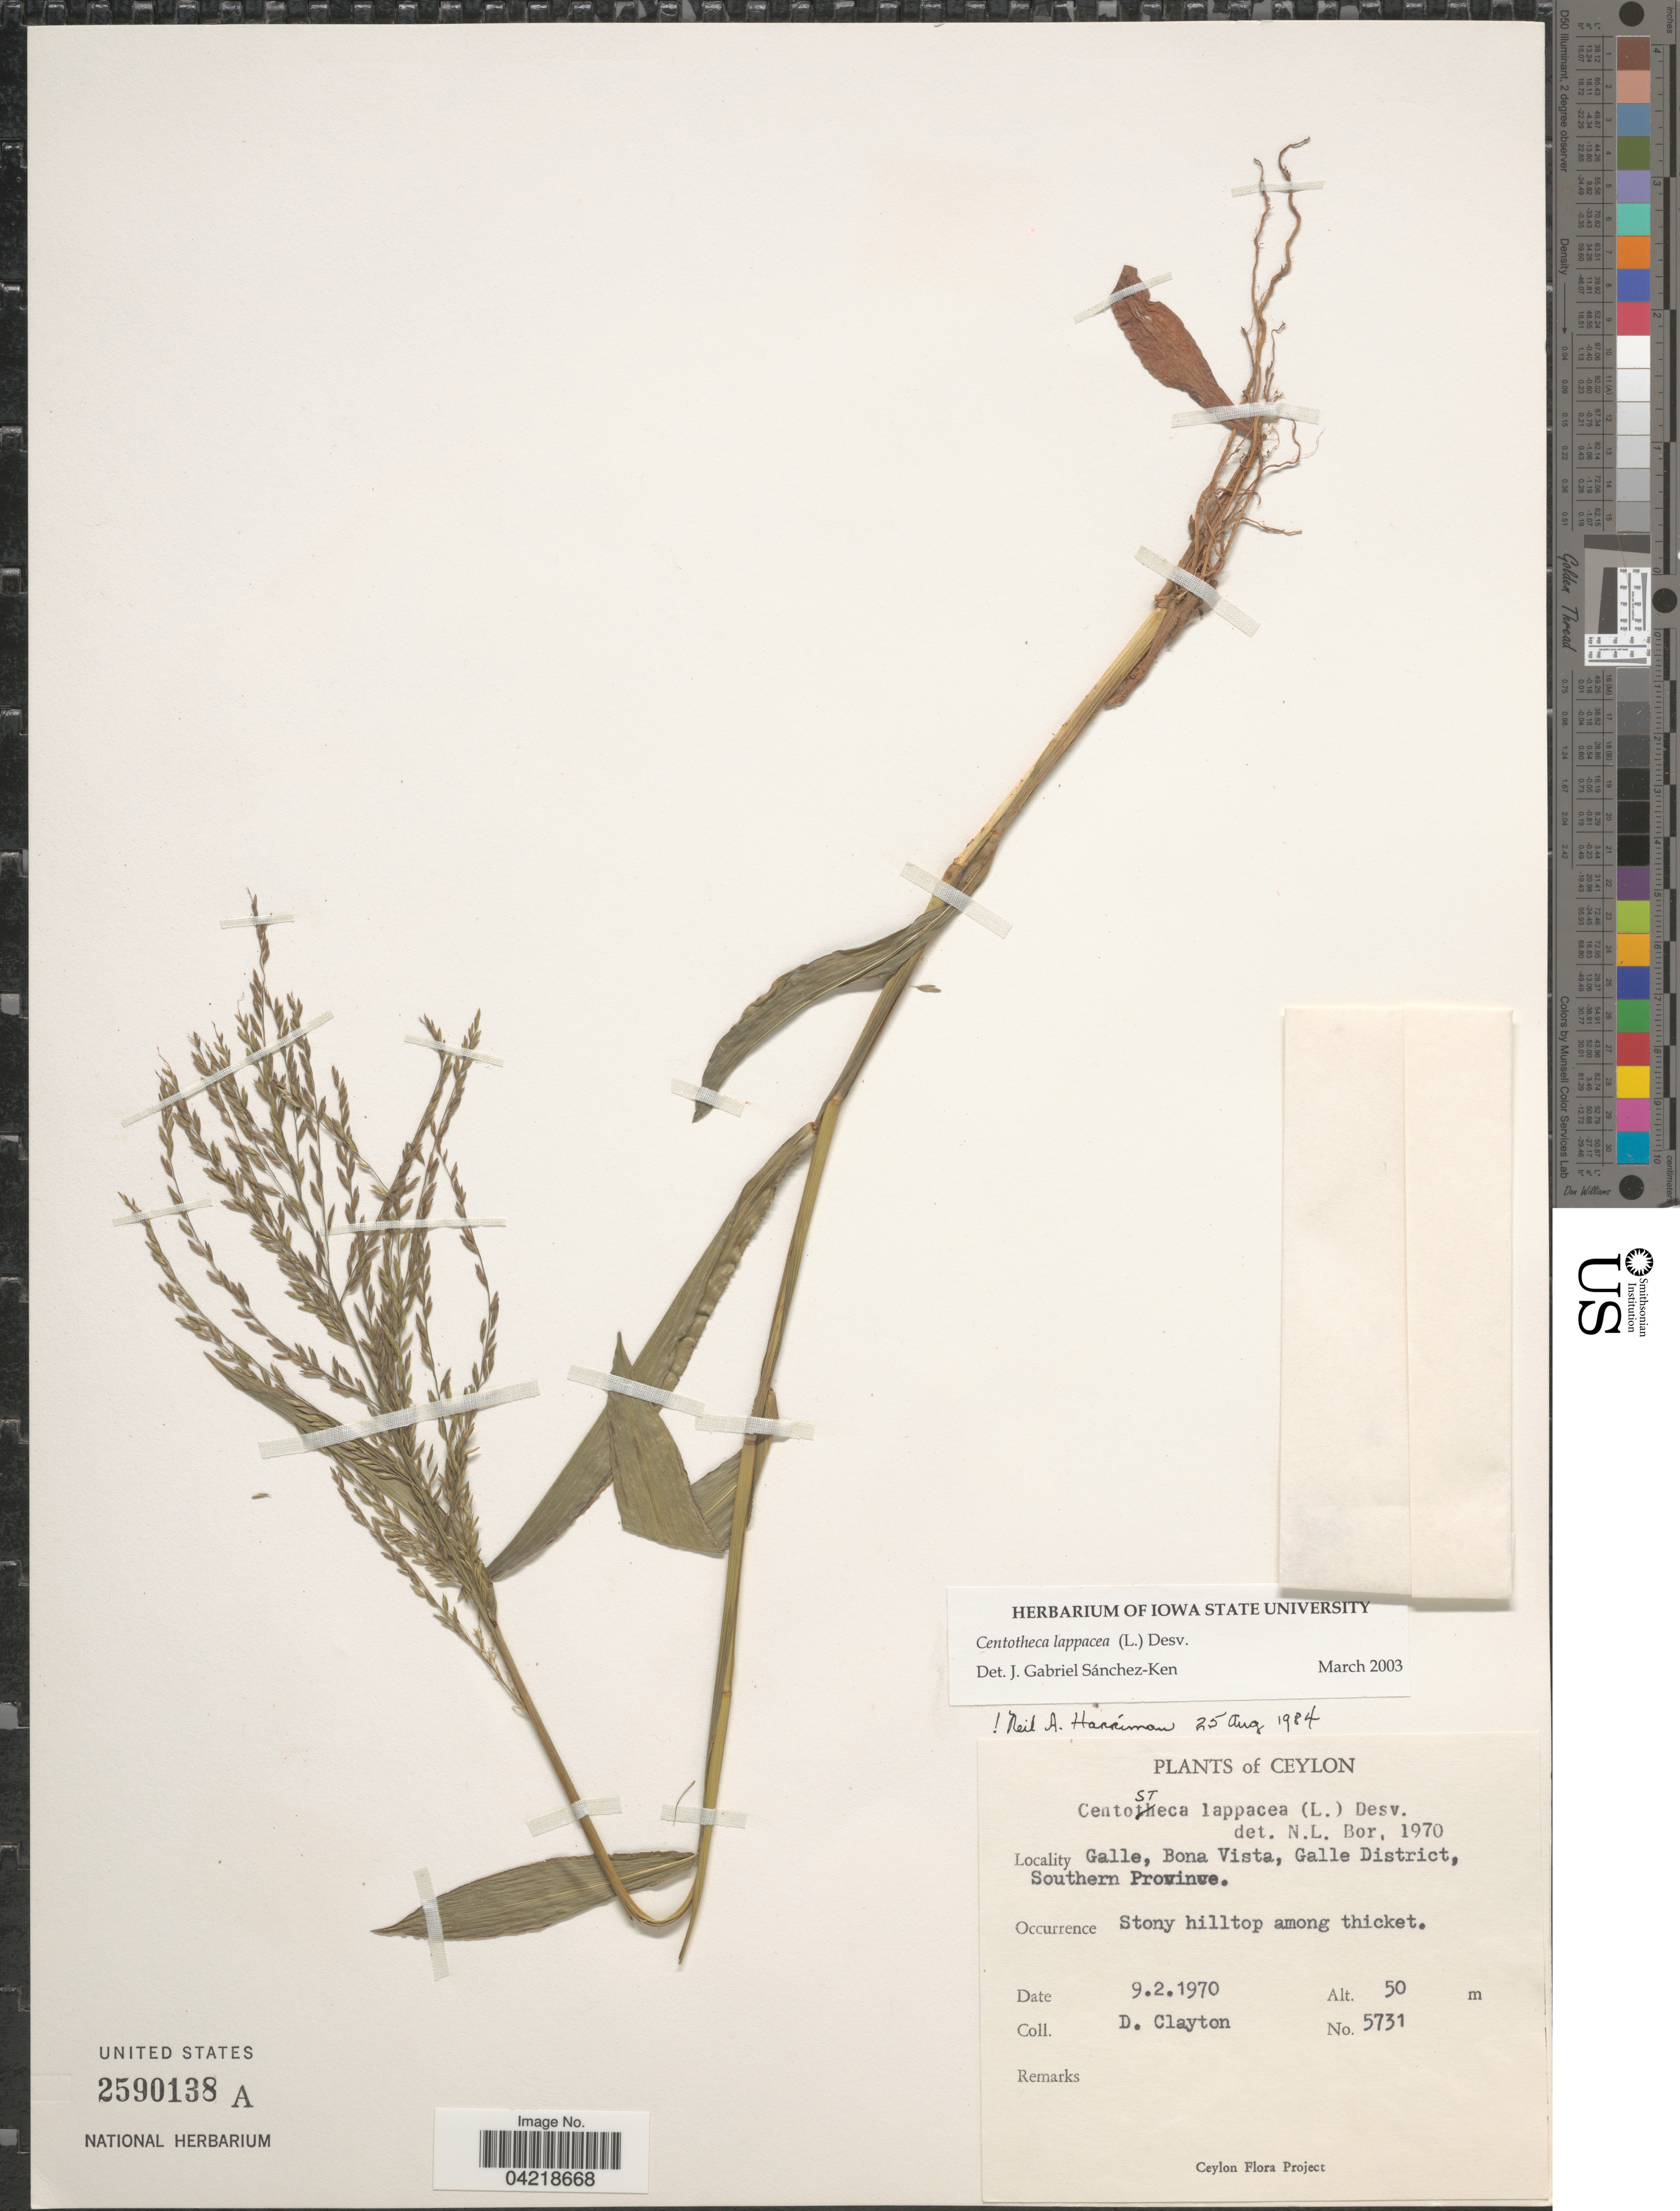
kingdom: Plantae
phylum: Tracheophyta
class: Liliopsida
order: Poales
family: Poaceae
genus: Centotheca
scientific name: Centotheca lappacea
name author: (L.) Desv.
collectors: D. Clayton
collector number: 5731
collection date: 1970-02-09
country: Sri Lanka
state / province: Southern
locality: Ceylon. Galle, Bona Vista, Galle District.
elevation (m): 50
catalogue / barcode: US 2590138A